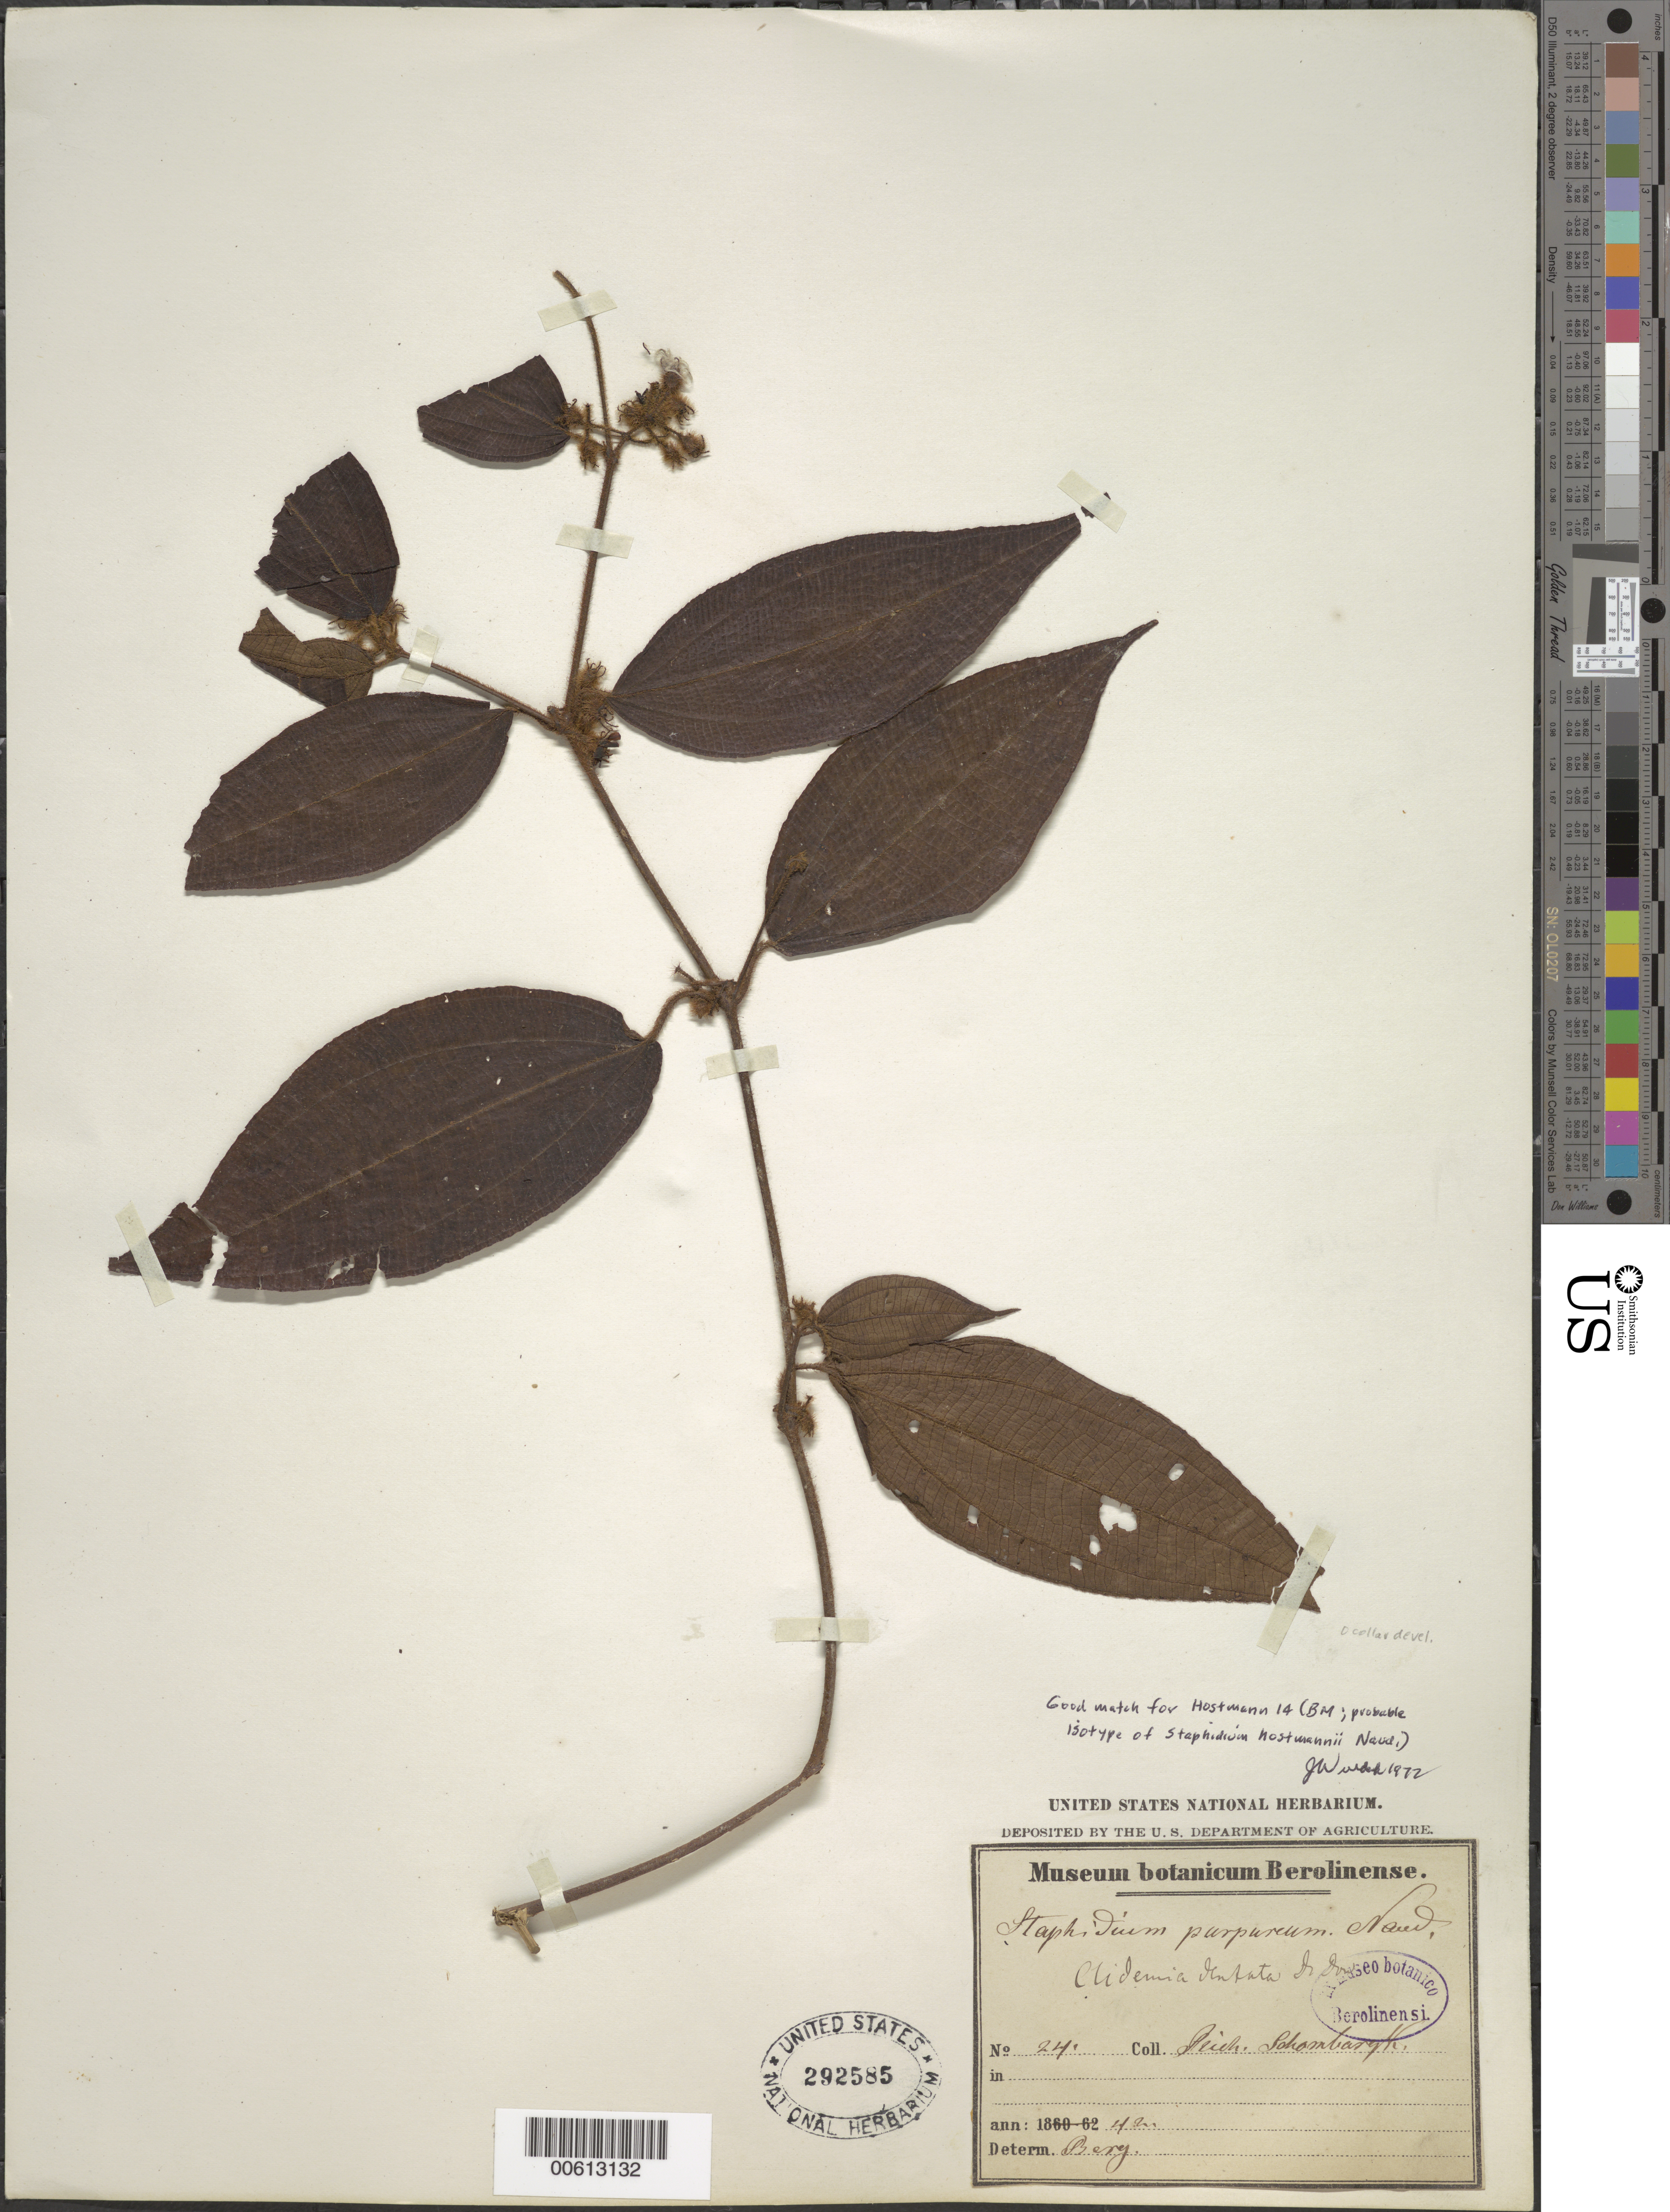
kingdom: Plantae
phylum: Tracheophyta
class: Magnoliopsida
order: Myrtales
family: Melastomataceae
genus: Clidemia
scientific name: Clidemia dentata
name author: D. Don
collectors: M. R. Schomburgk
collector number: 24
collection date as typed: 1842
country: Guyana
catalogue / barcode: US 292585